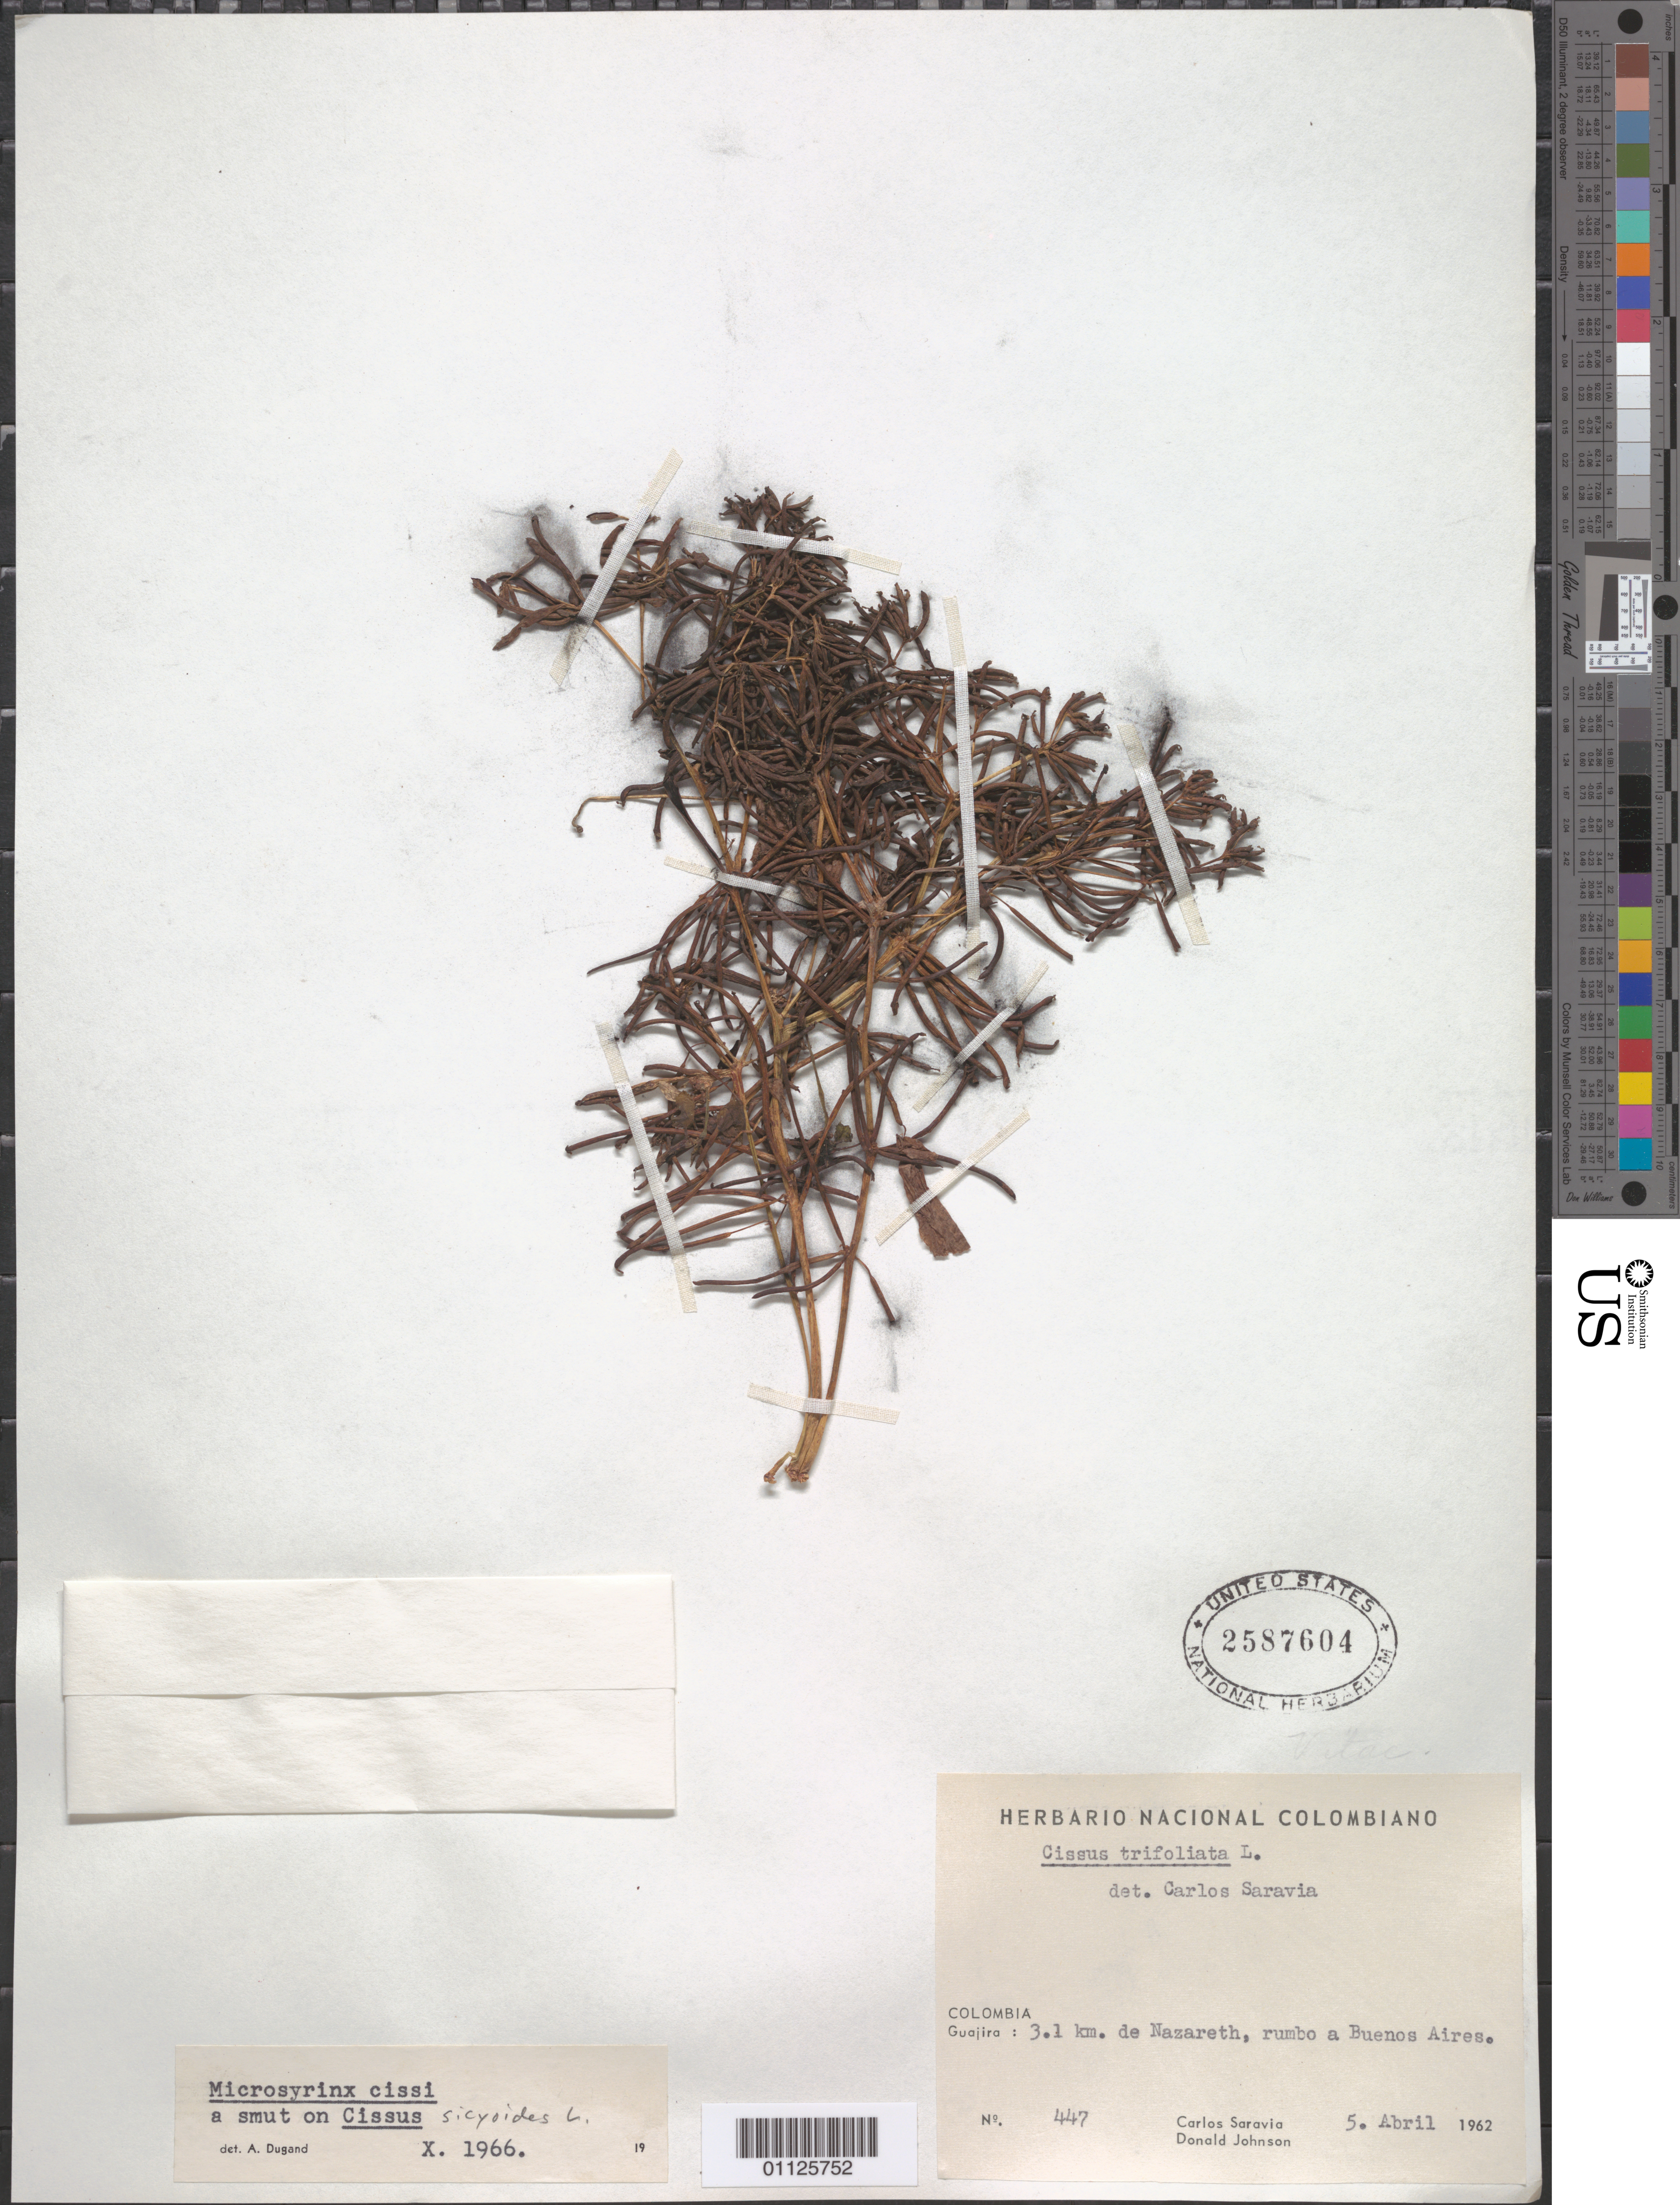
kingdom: Plantae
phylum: Tracheophyta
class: Magnoliopsida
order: Vitales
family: Vitaceae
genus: Cissus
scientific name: Cissus verticillata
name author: (L.) Nicolson & C.E. Jarvis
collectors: C. Saravia T. & D. Johnson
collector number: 447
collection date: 1962-04-05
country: Colombia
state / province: La Guajira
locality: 3.1 km de Nazareth, rumbo a Buenos Aires.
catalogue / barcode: US 2587604